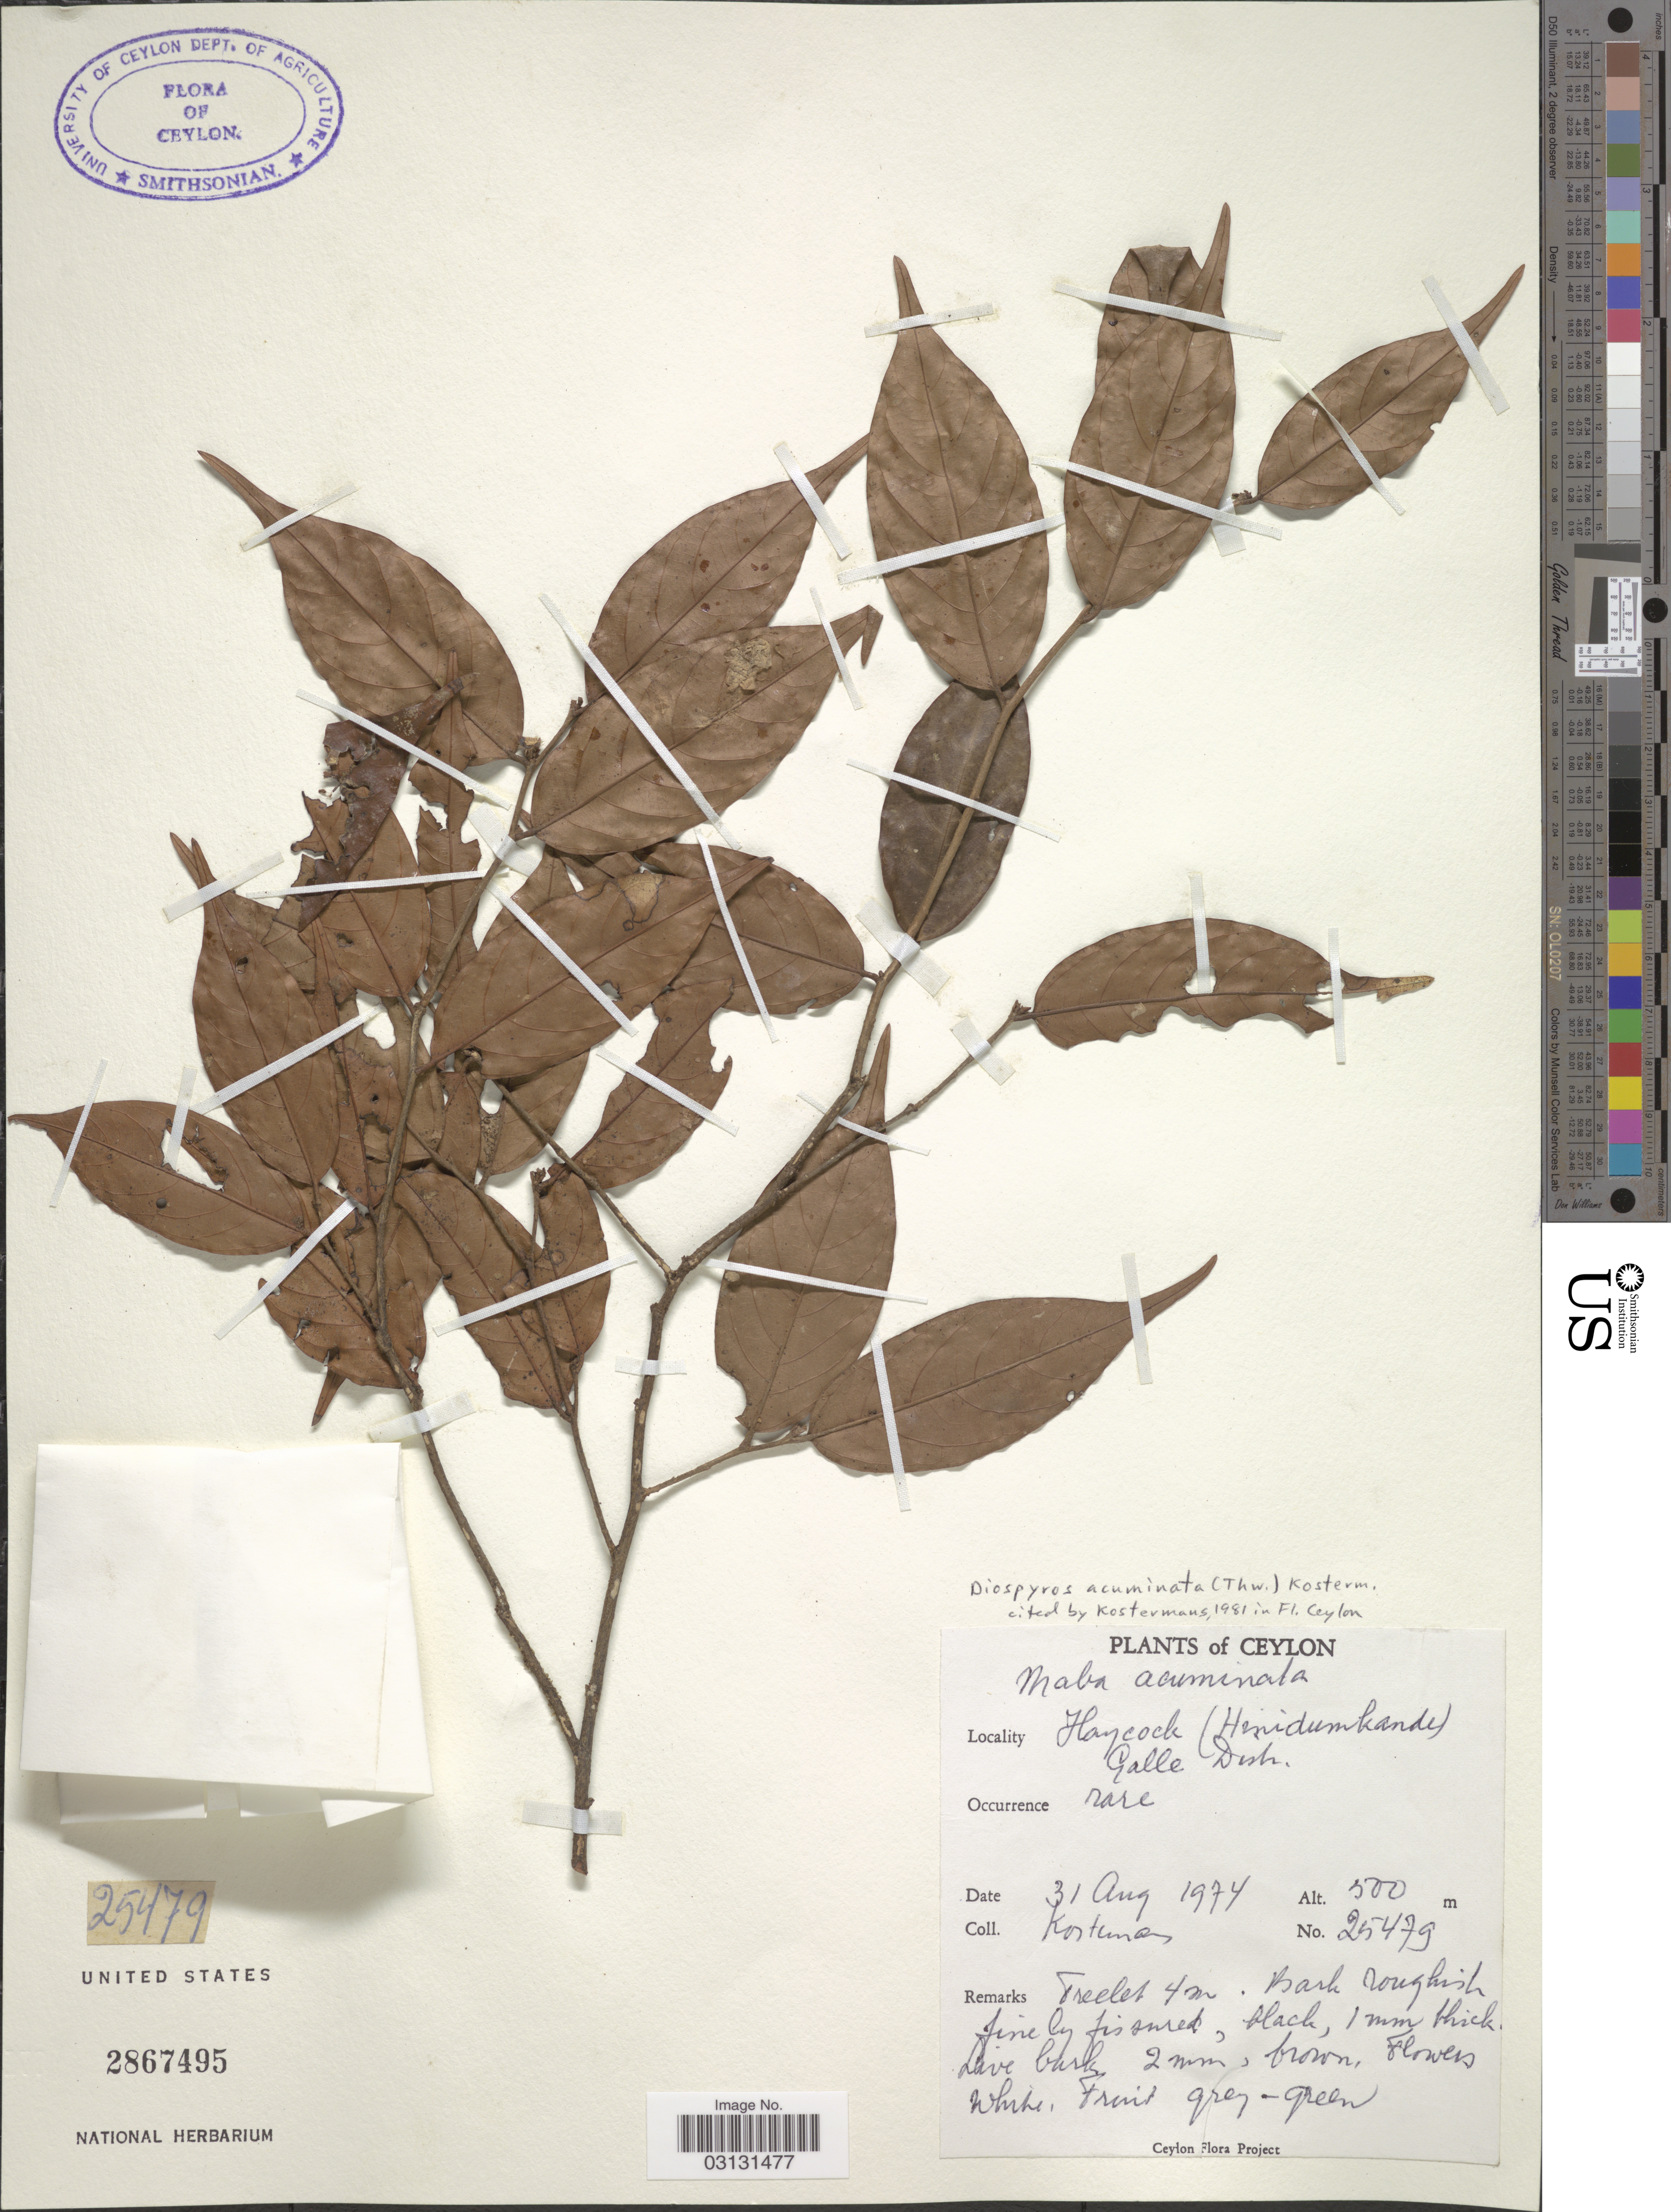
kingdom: Plantae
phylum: Tracheophyta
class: Magnoliopsida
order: Ericales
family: Ebenaceae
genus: Diospyros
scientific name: Diospyros acuminata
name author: (Thwaites) Kosterm.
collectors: Kostermans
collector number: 25479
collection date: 1974-08-31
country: Sri Lanka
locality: Ceylon. Haycock (Hinidumkande). Galle Distr.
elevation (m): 500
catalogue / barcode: US 2867495